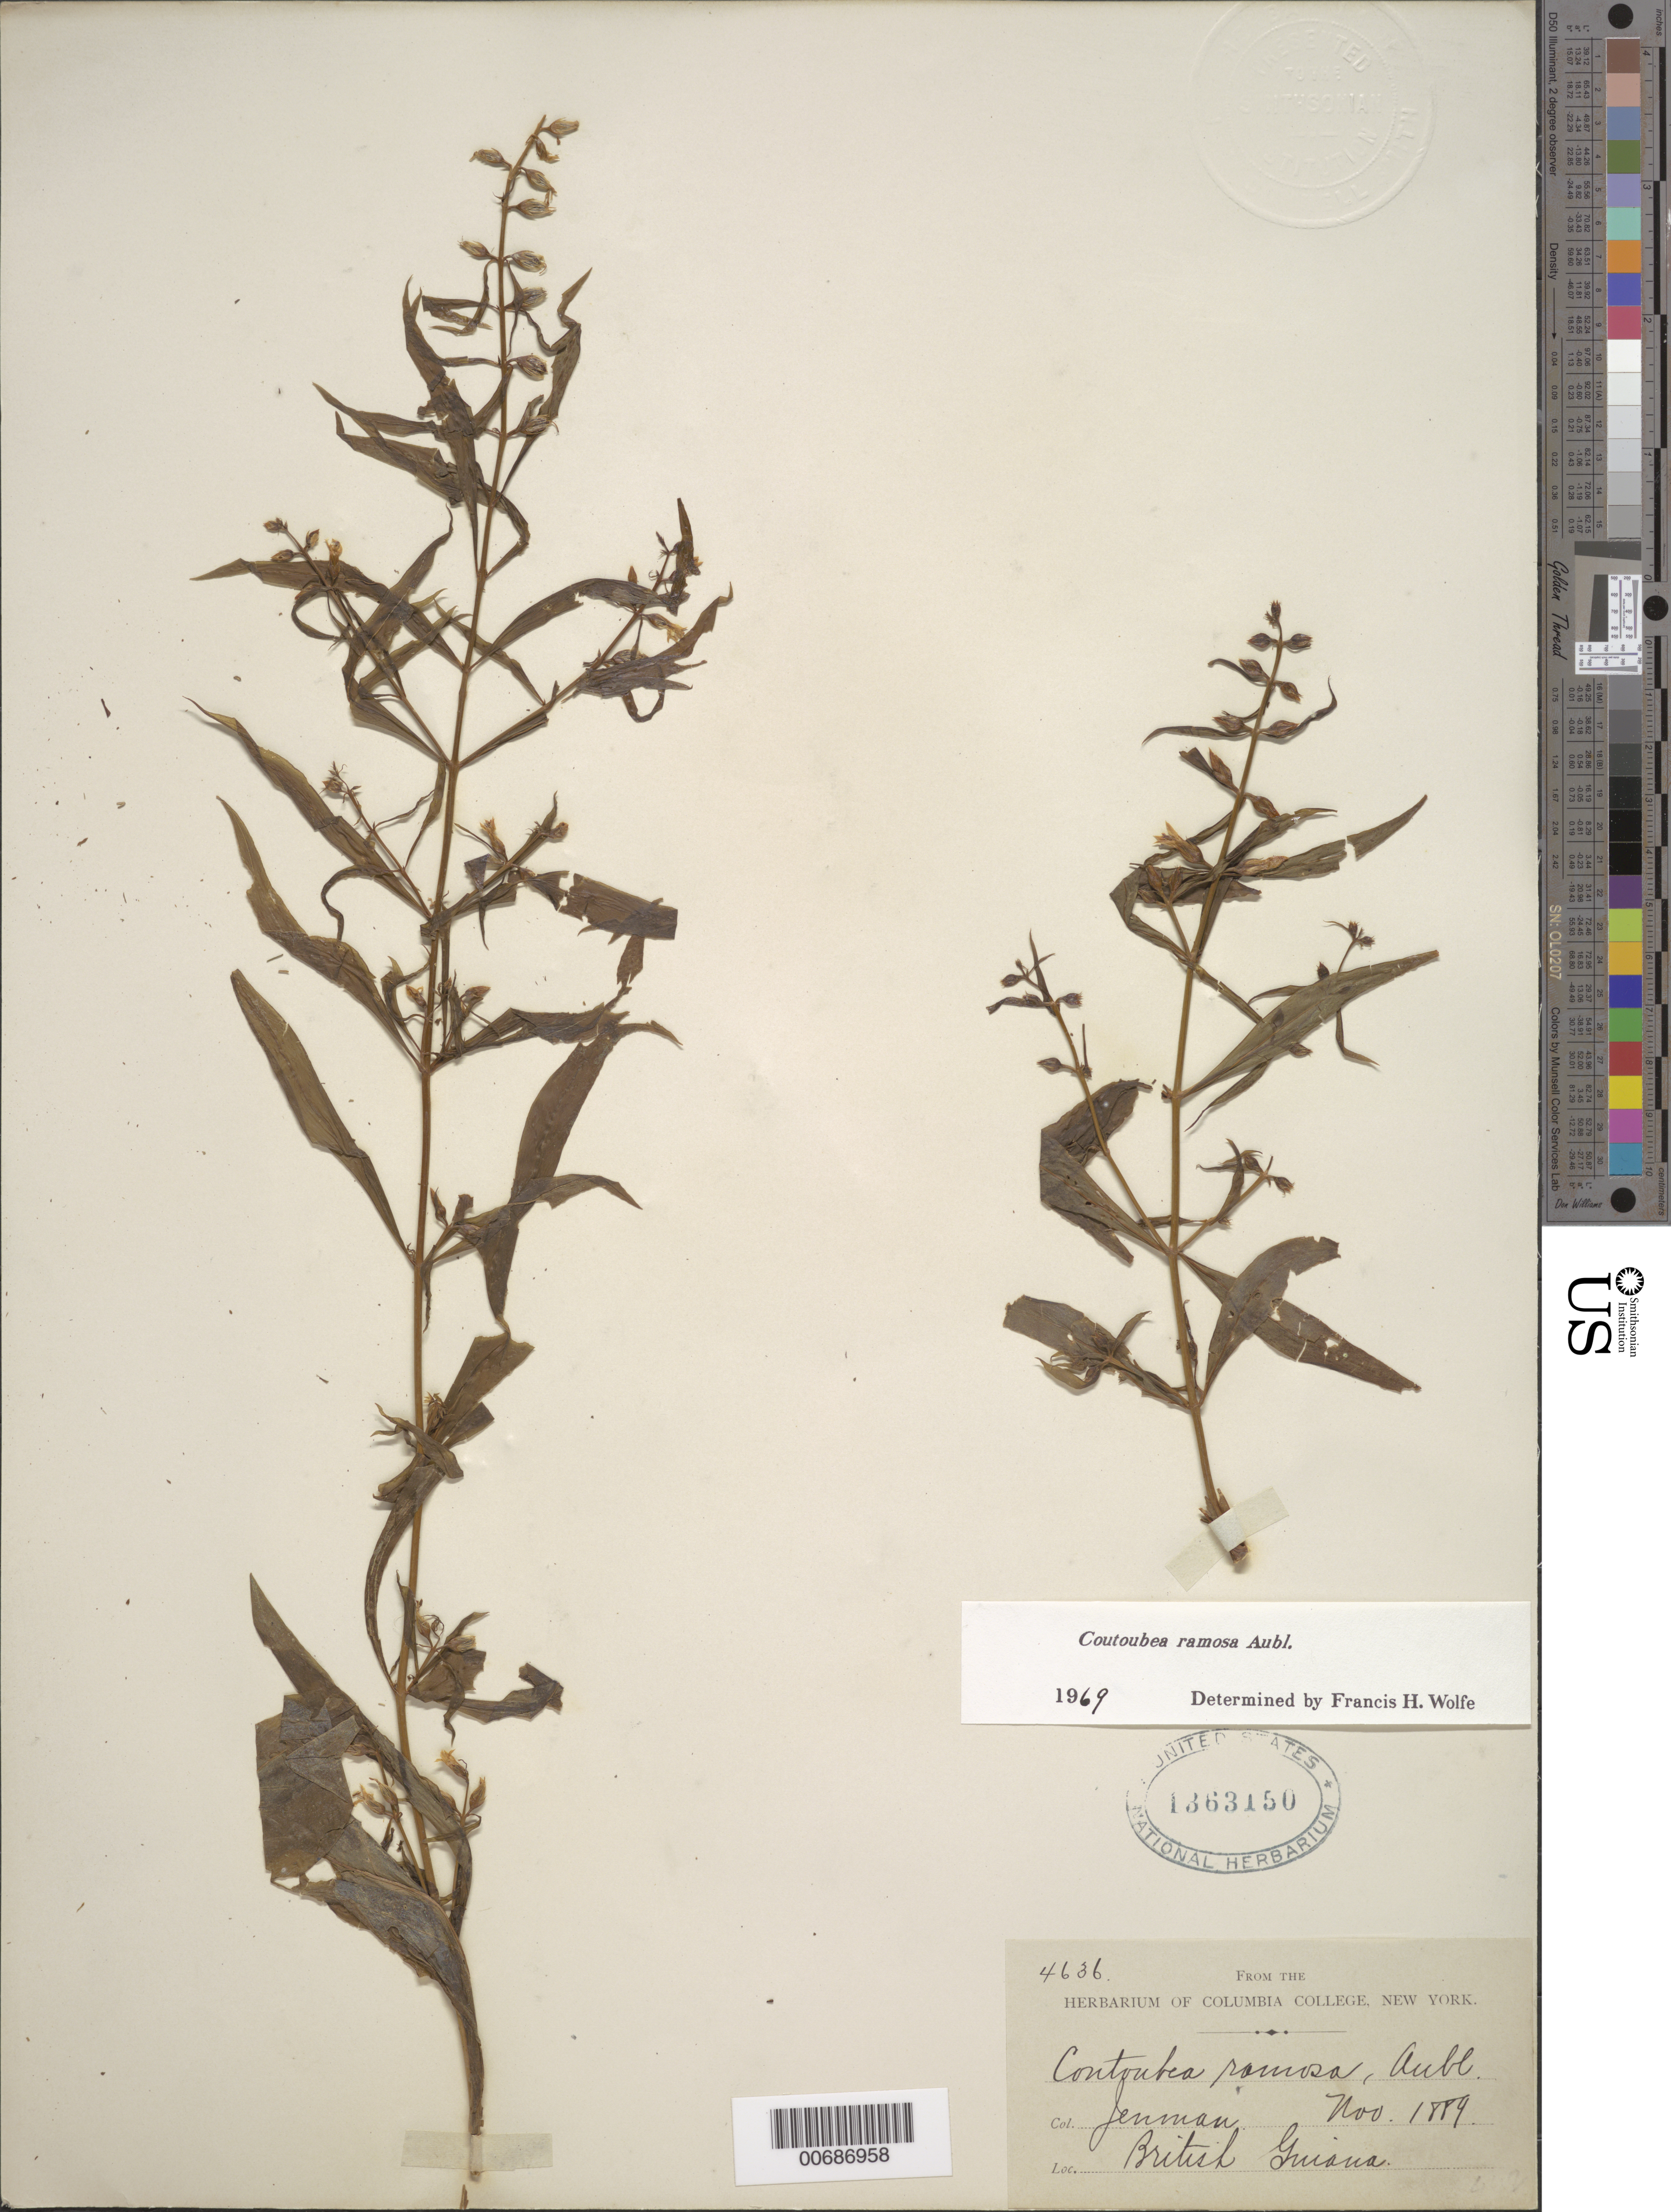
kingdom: Plantae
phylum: Tracheophyta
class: Magnoliopsida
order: Gentianales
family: Gentianaceae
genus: Coutoubea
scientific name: Coutoubea ramosa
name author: Aubl.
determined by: Wolfe, F. H.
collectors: G. S. Jenman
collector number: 4636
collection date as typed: November 1889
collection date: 1889-11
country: Guyana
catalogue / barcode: US 1363150